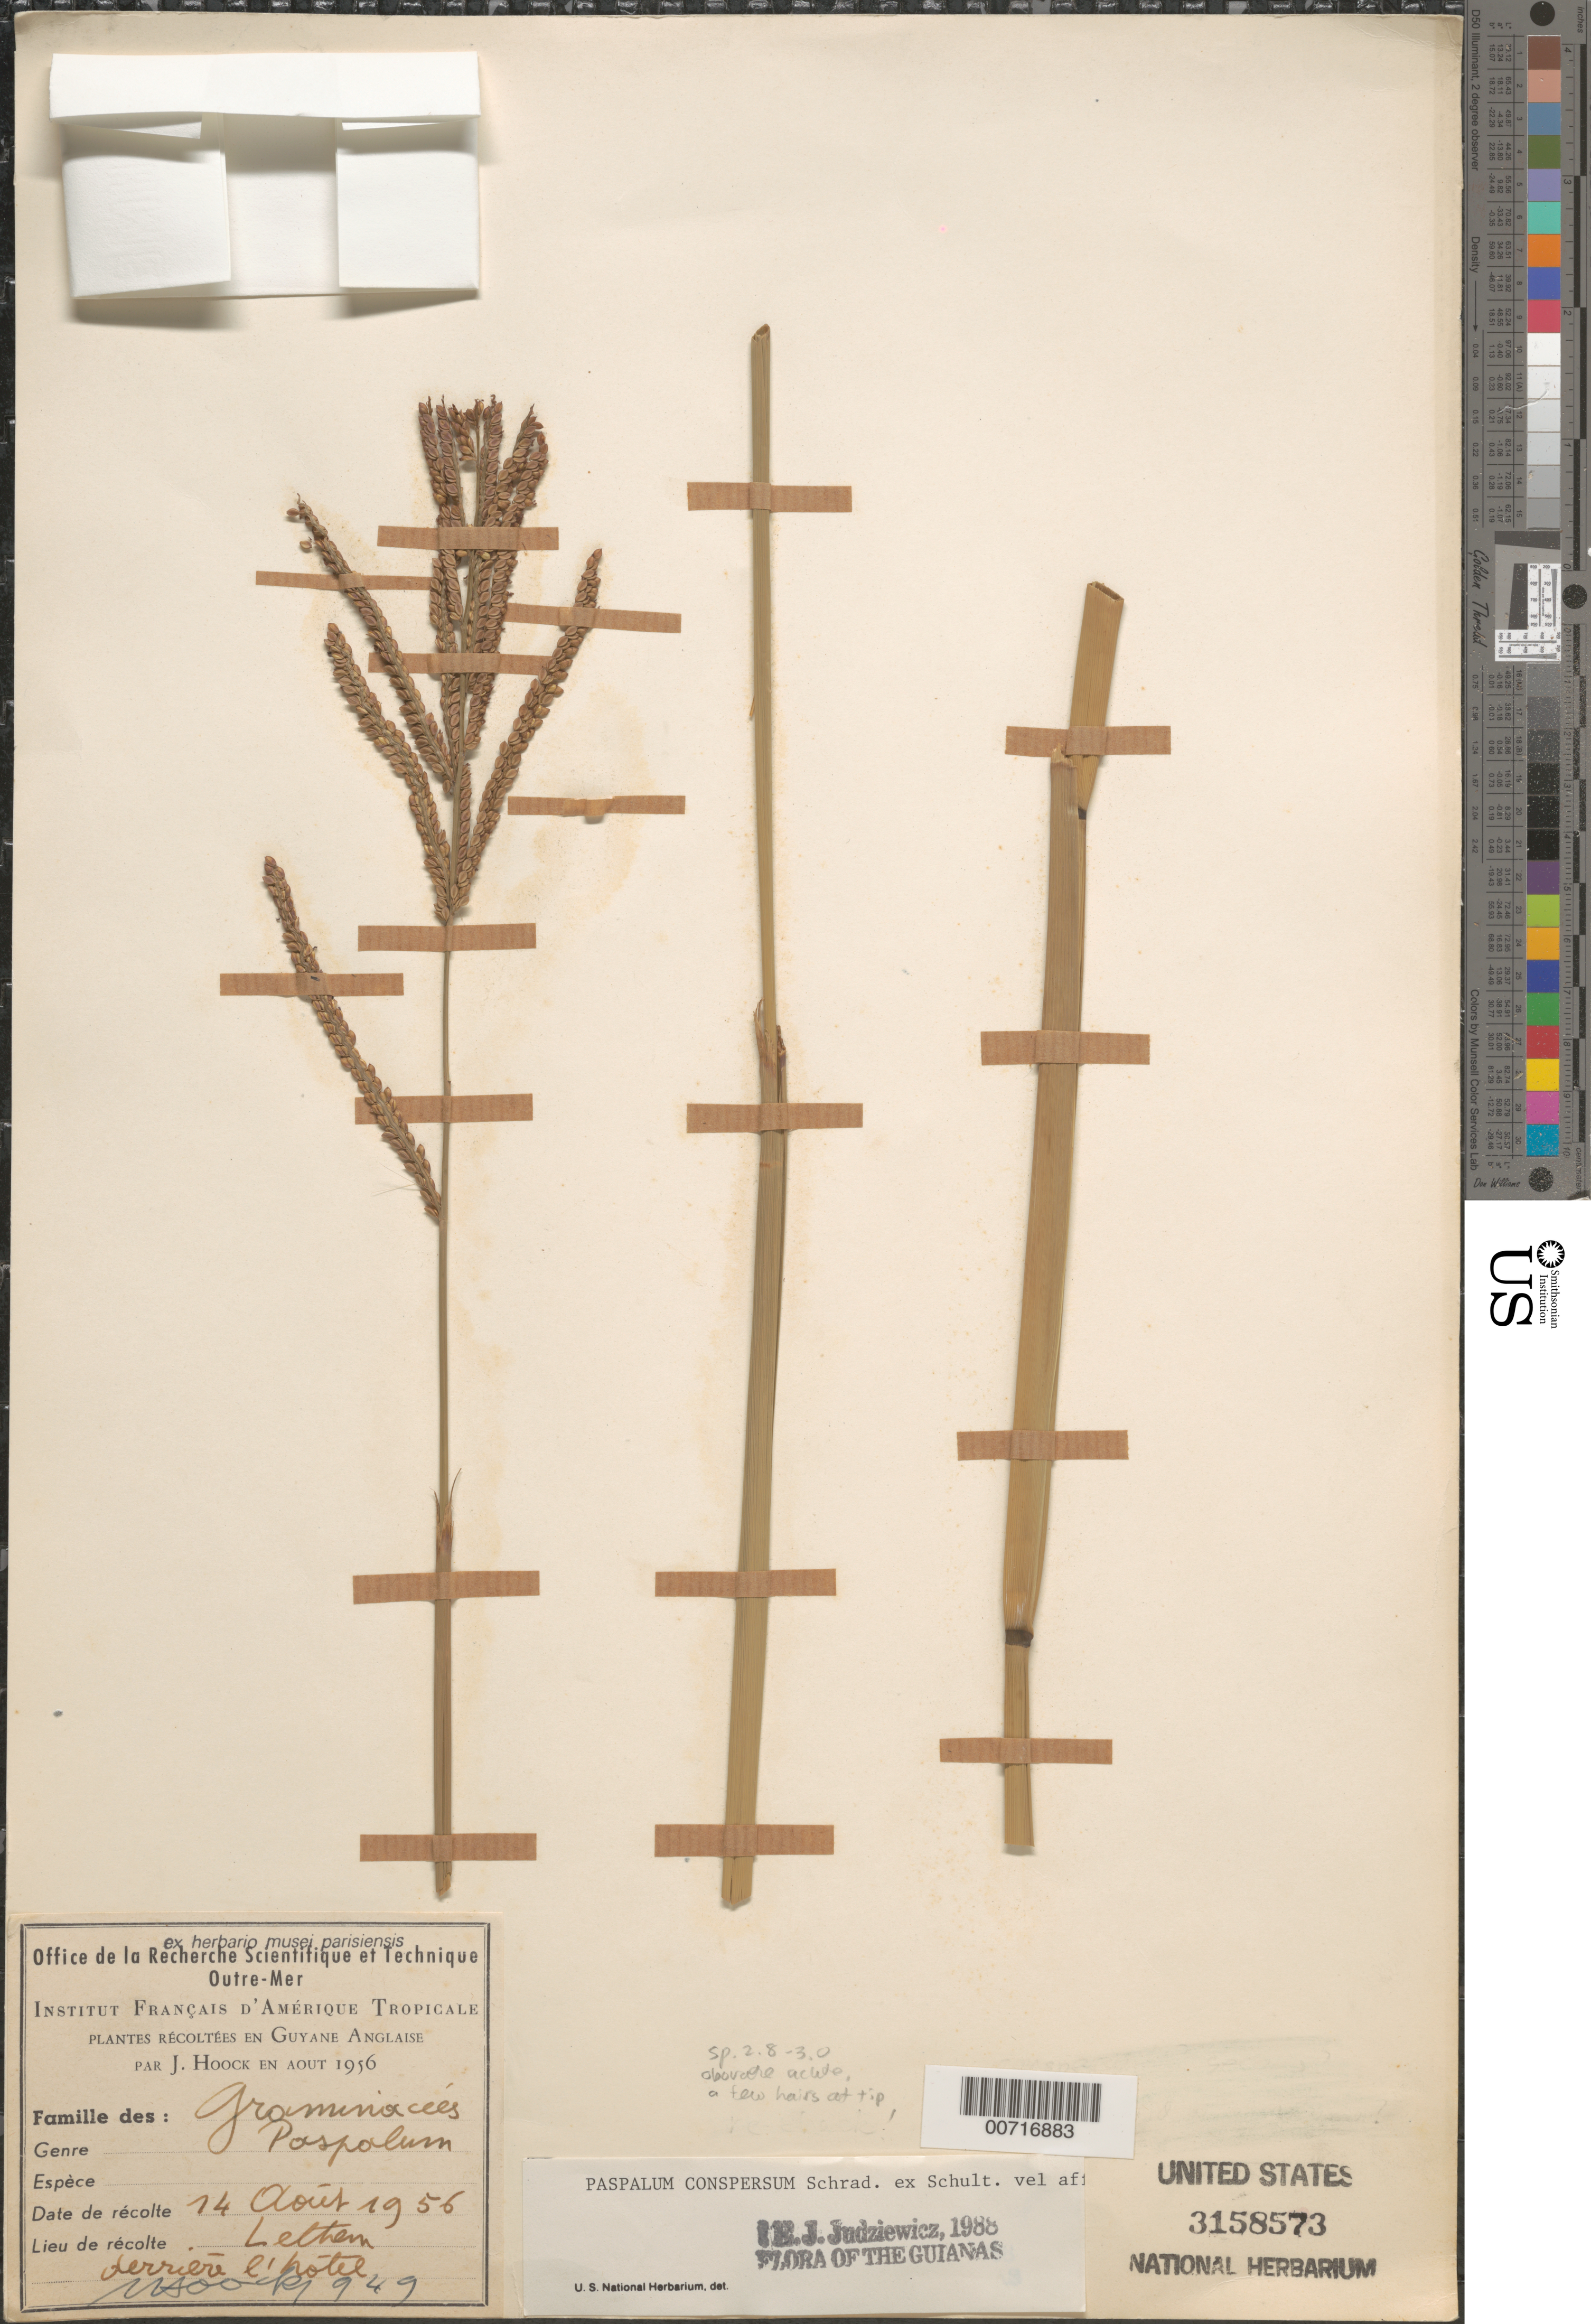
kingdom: Plantae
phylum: Tracheophyta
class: Liliopsida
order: Poales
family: Poaceae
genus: Paspalum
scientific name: Paspalum conspersum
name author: Schrad.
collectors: N. Hoock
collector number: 949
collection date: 1956-08-14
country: Guyana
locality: En Guyane Anglaise. Lethem derriére l'hotel.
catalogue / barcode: US 3158573